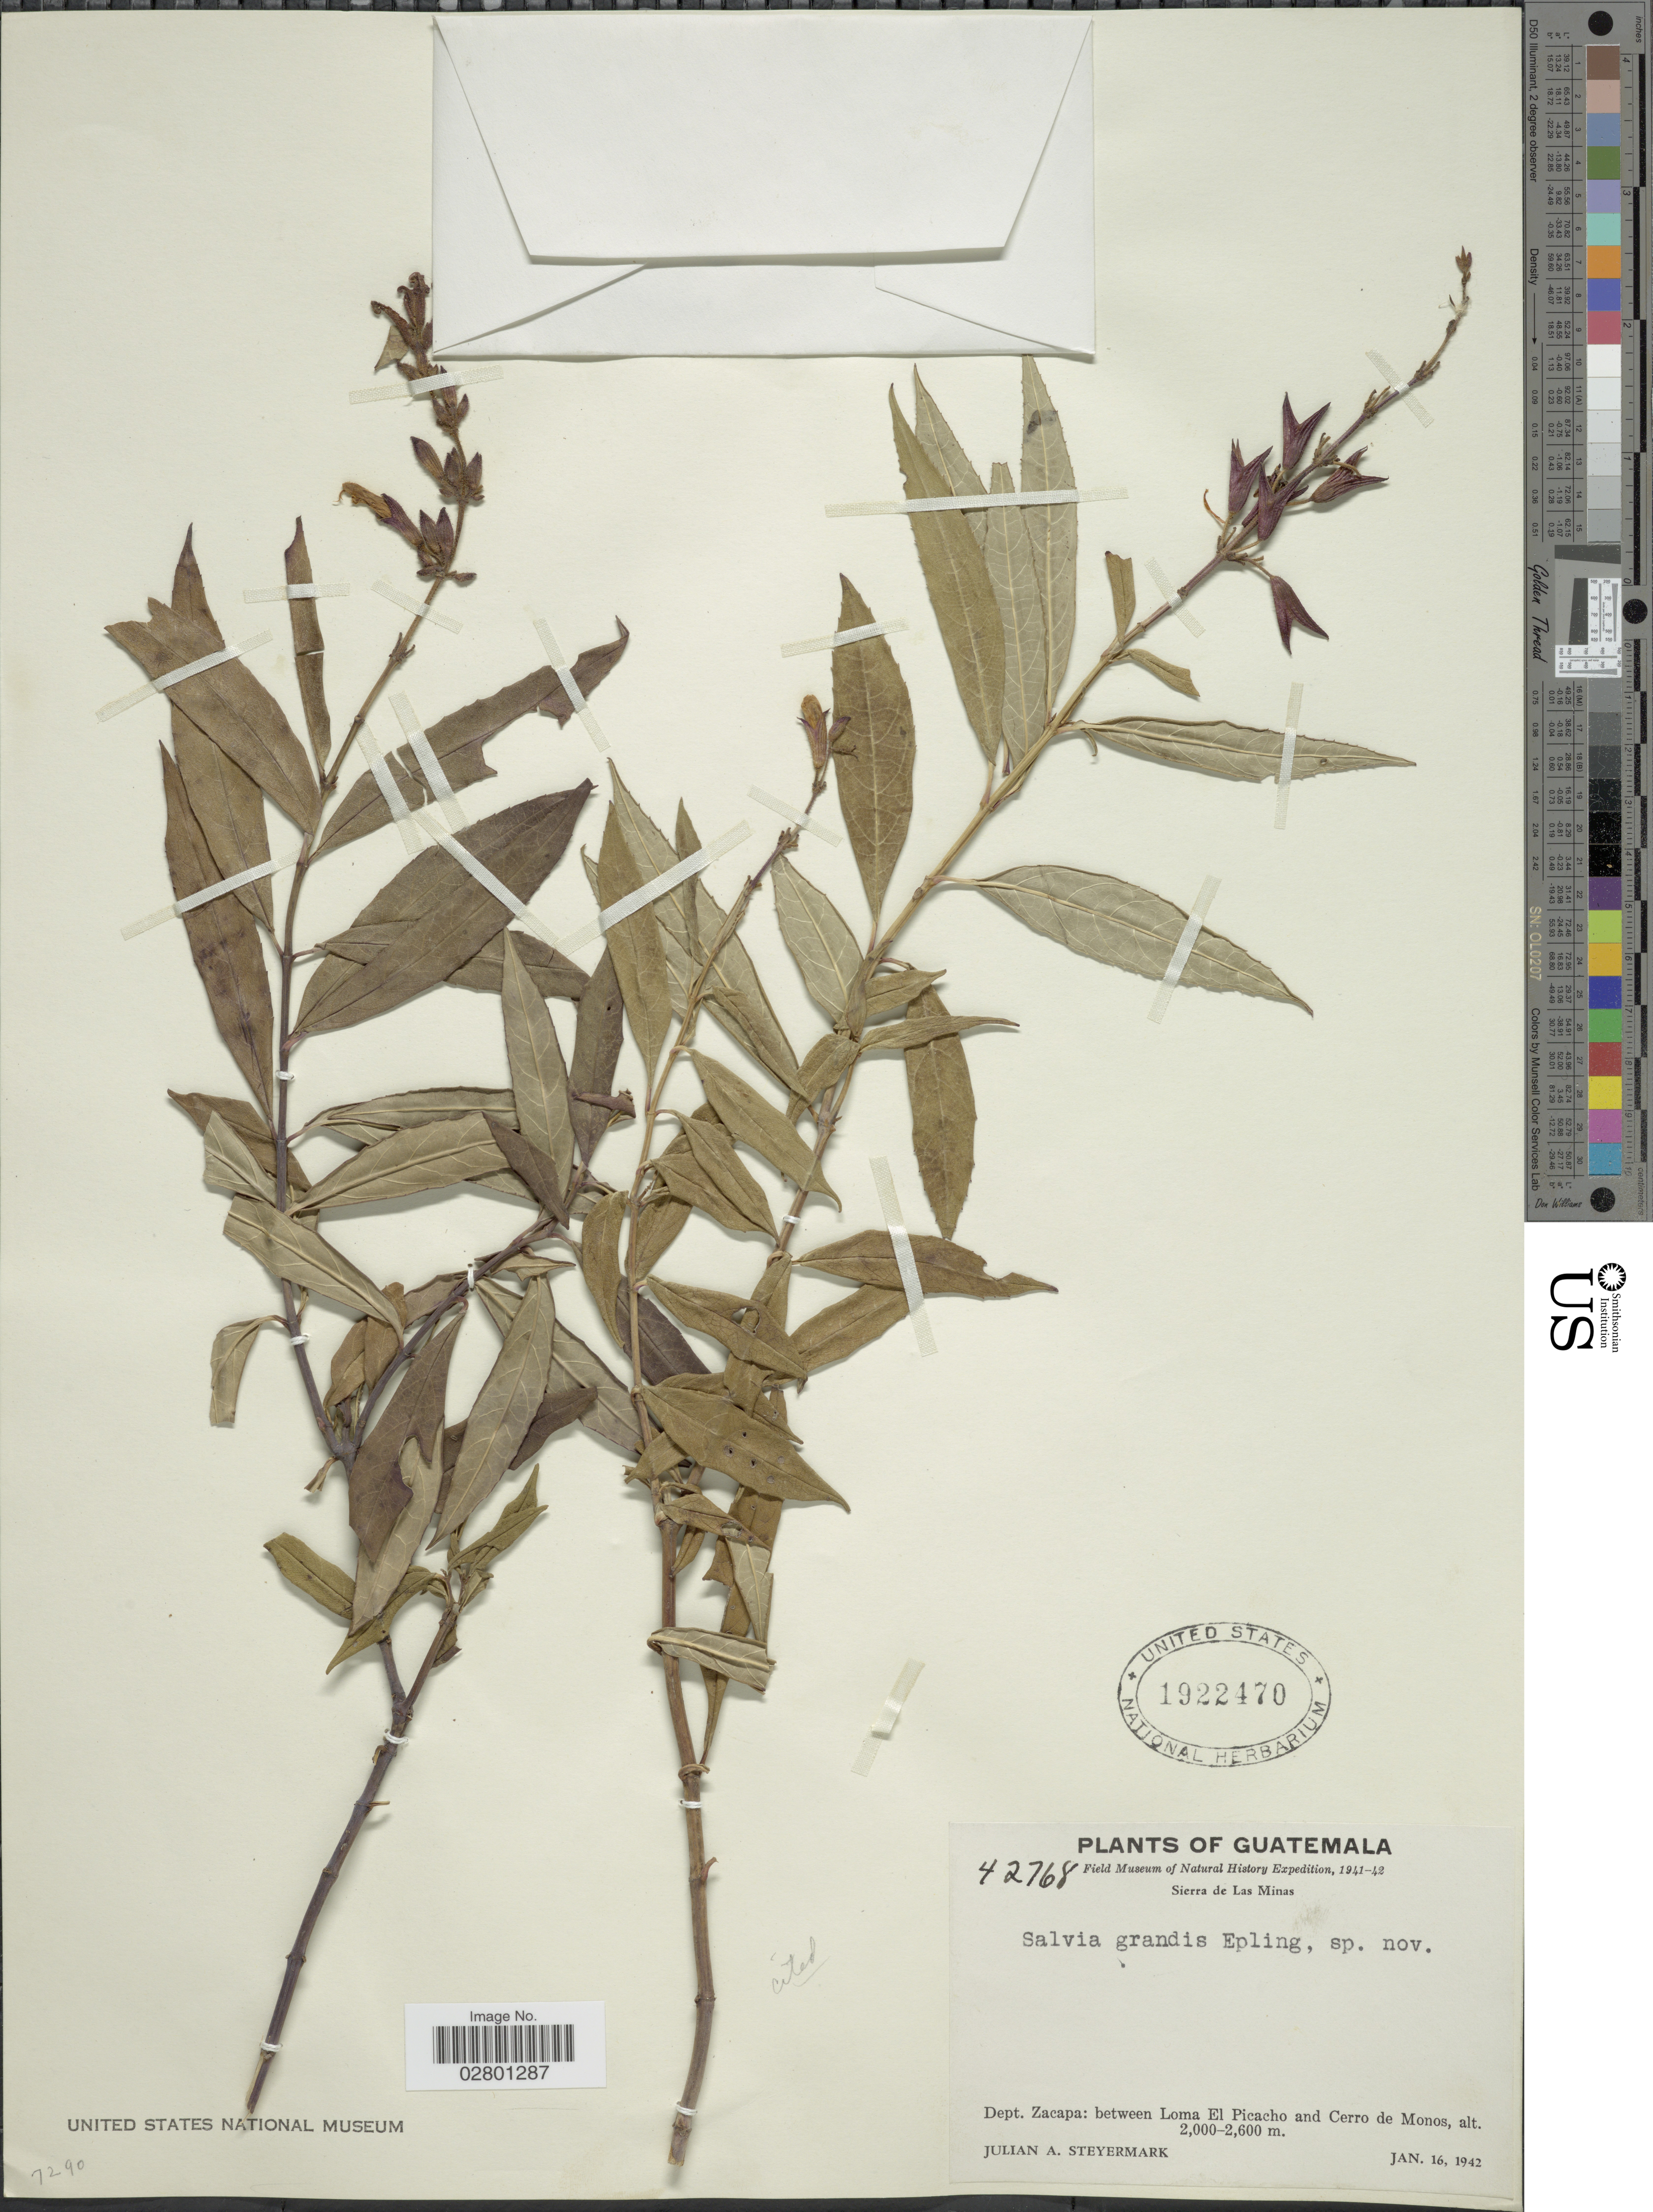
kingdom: Plantae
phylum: Tracheophyta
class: Magnoliopsida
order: Lamiales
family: Lamiaceae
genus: Salvia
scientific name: Salvia grandis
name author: Epling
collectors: J. Steyermark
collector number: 42768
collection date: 1942-01-16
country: Guatemala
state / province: Zacapa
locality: Sierra de Las Minas. Dept. Zacapa: between Loma El Picacho and Cerro de Monos.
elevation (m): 2000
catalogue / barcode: US 1922470